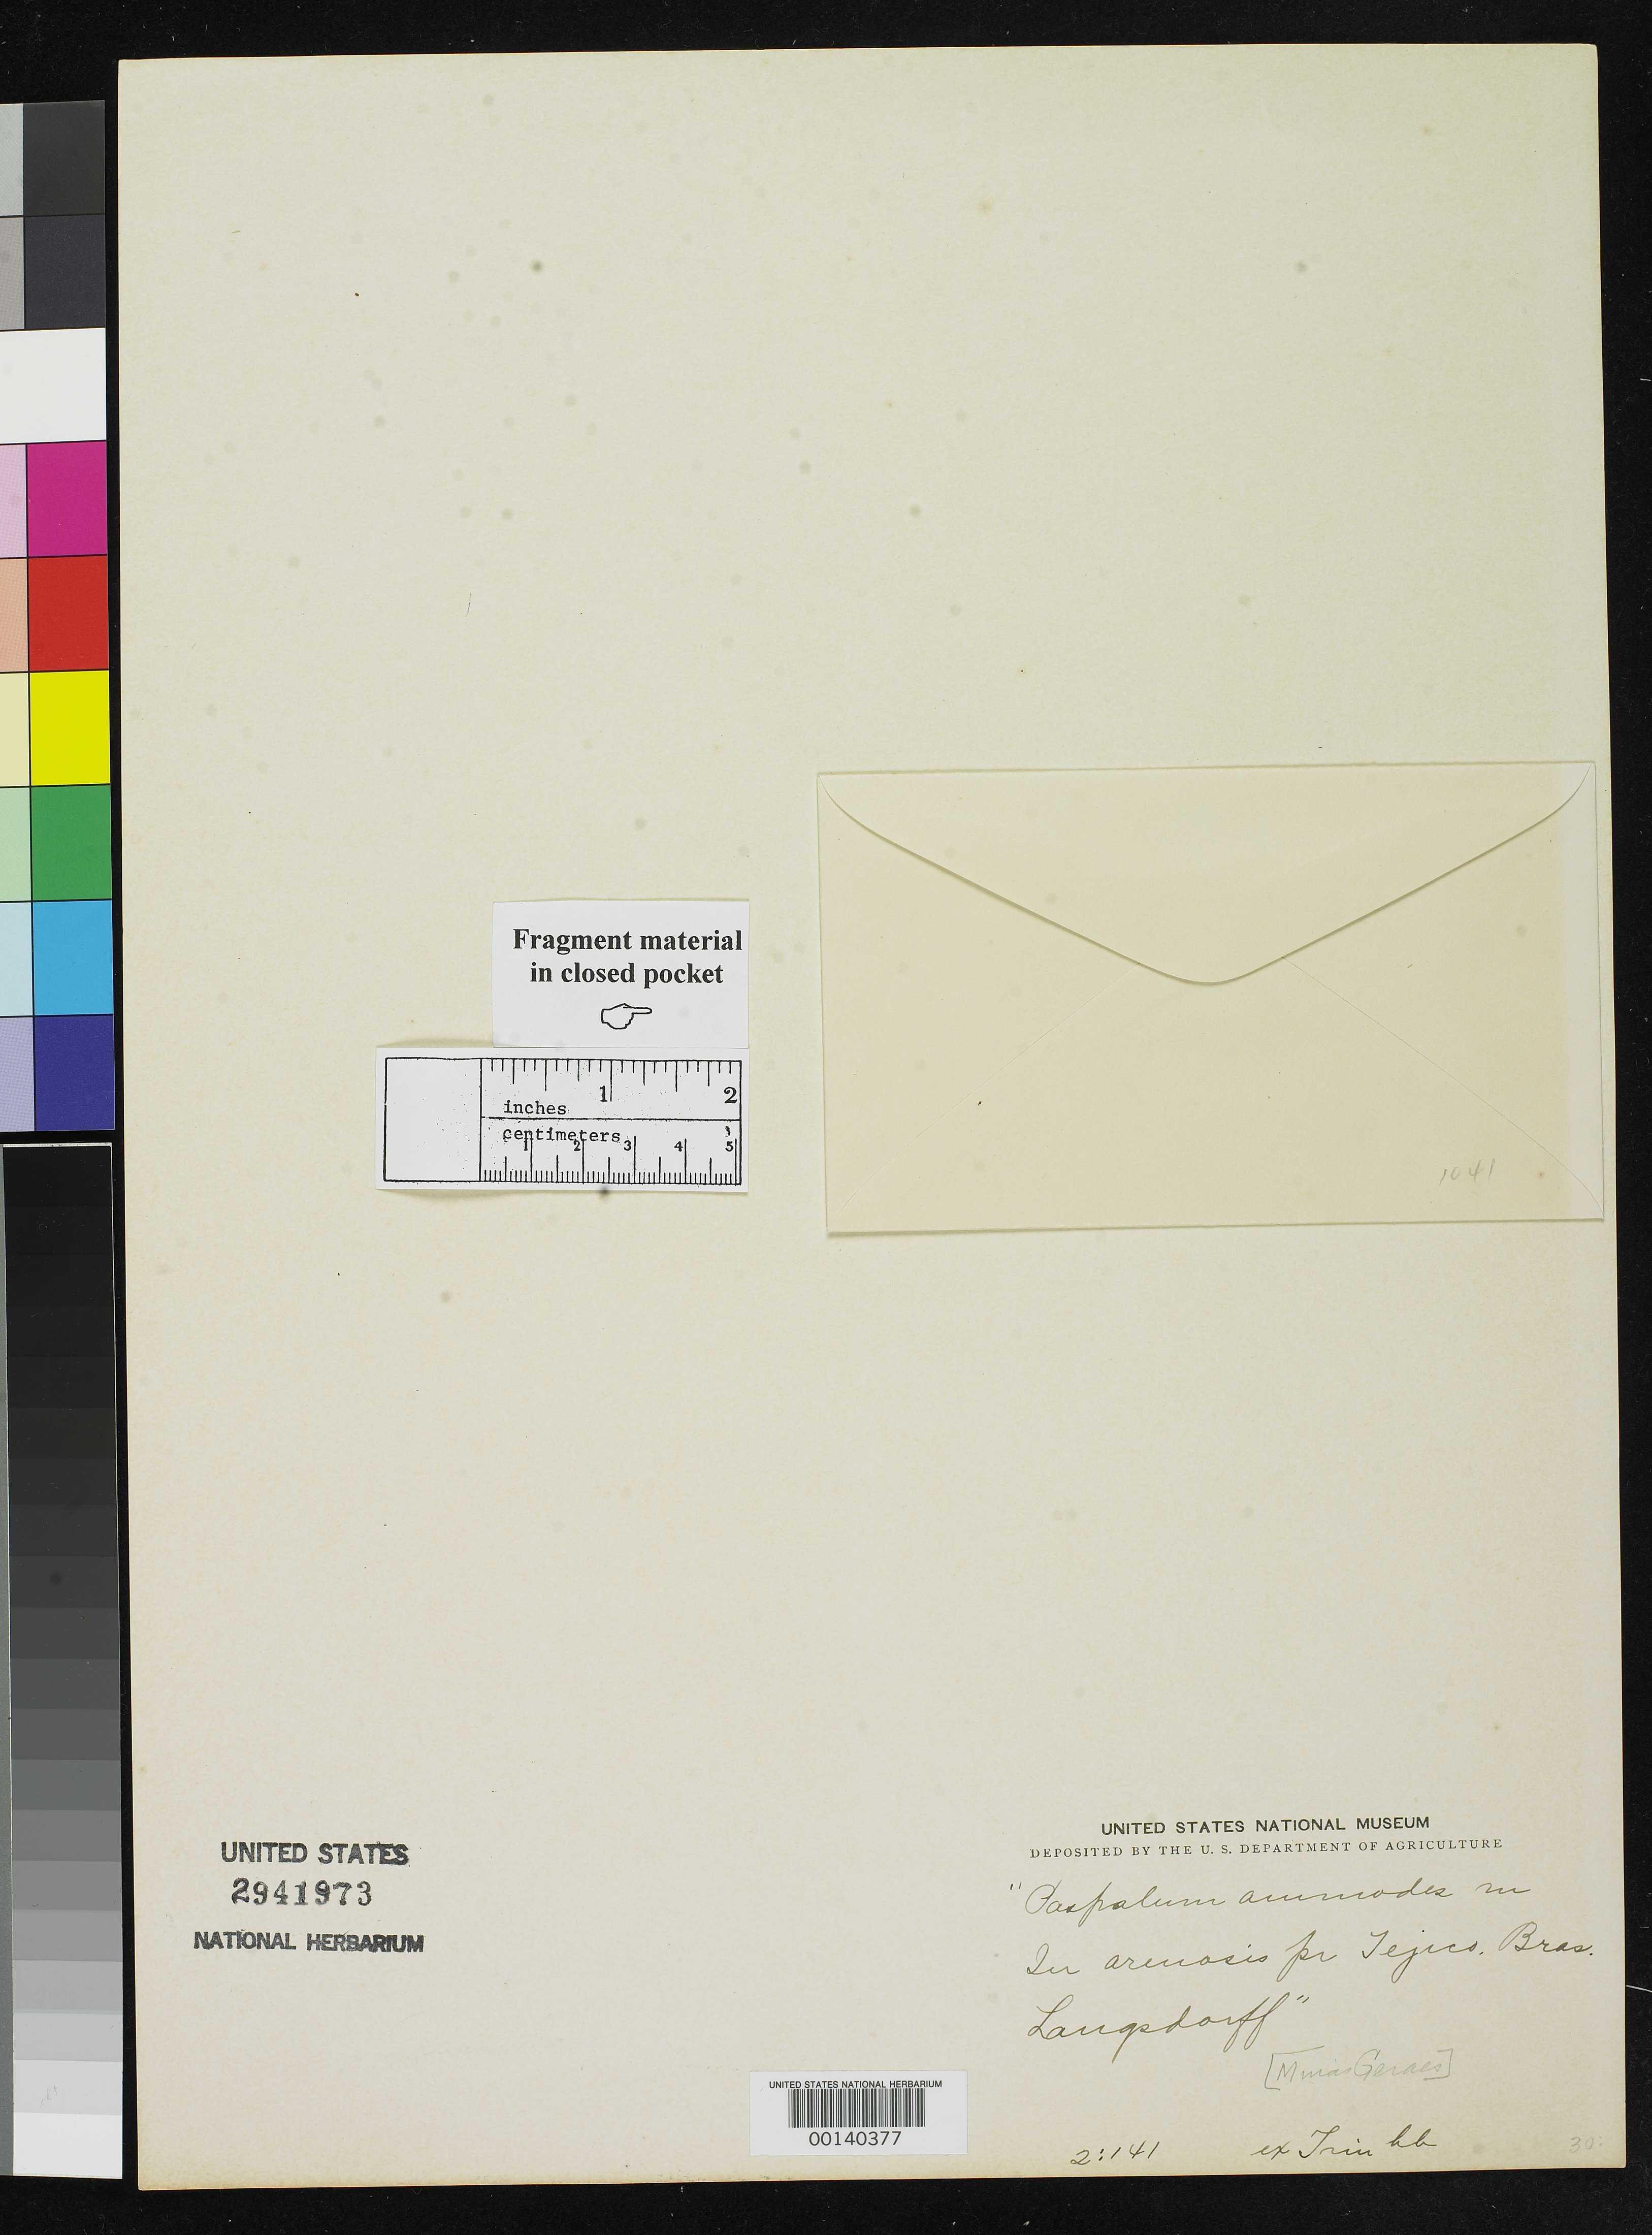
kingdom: Plantae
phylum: Tracheophyta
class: Liliopsida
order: Poales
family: Poaceae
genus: Paspalum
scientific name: Paspalum ammodes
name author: Trin.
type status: Type Fragment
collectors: G. H. von Langsdorff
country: Brazil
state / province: Minas Gerais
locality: Near Tejico.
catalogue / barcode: US 2941973